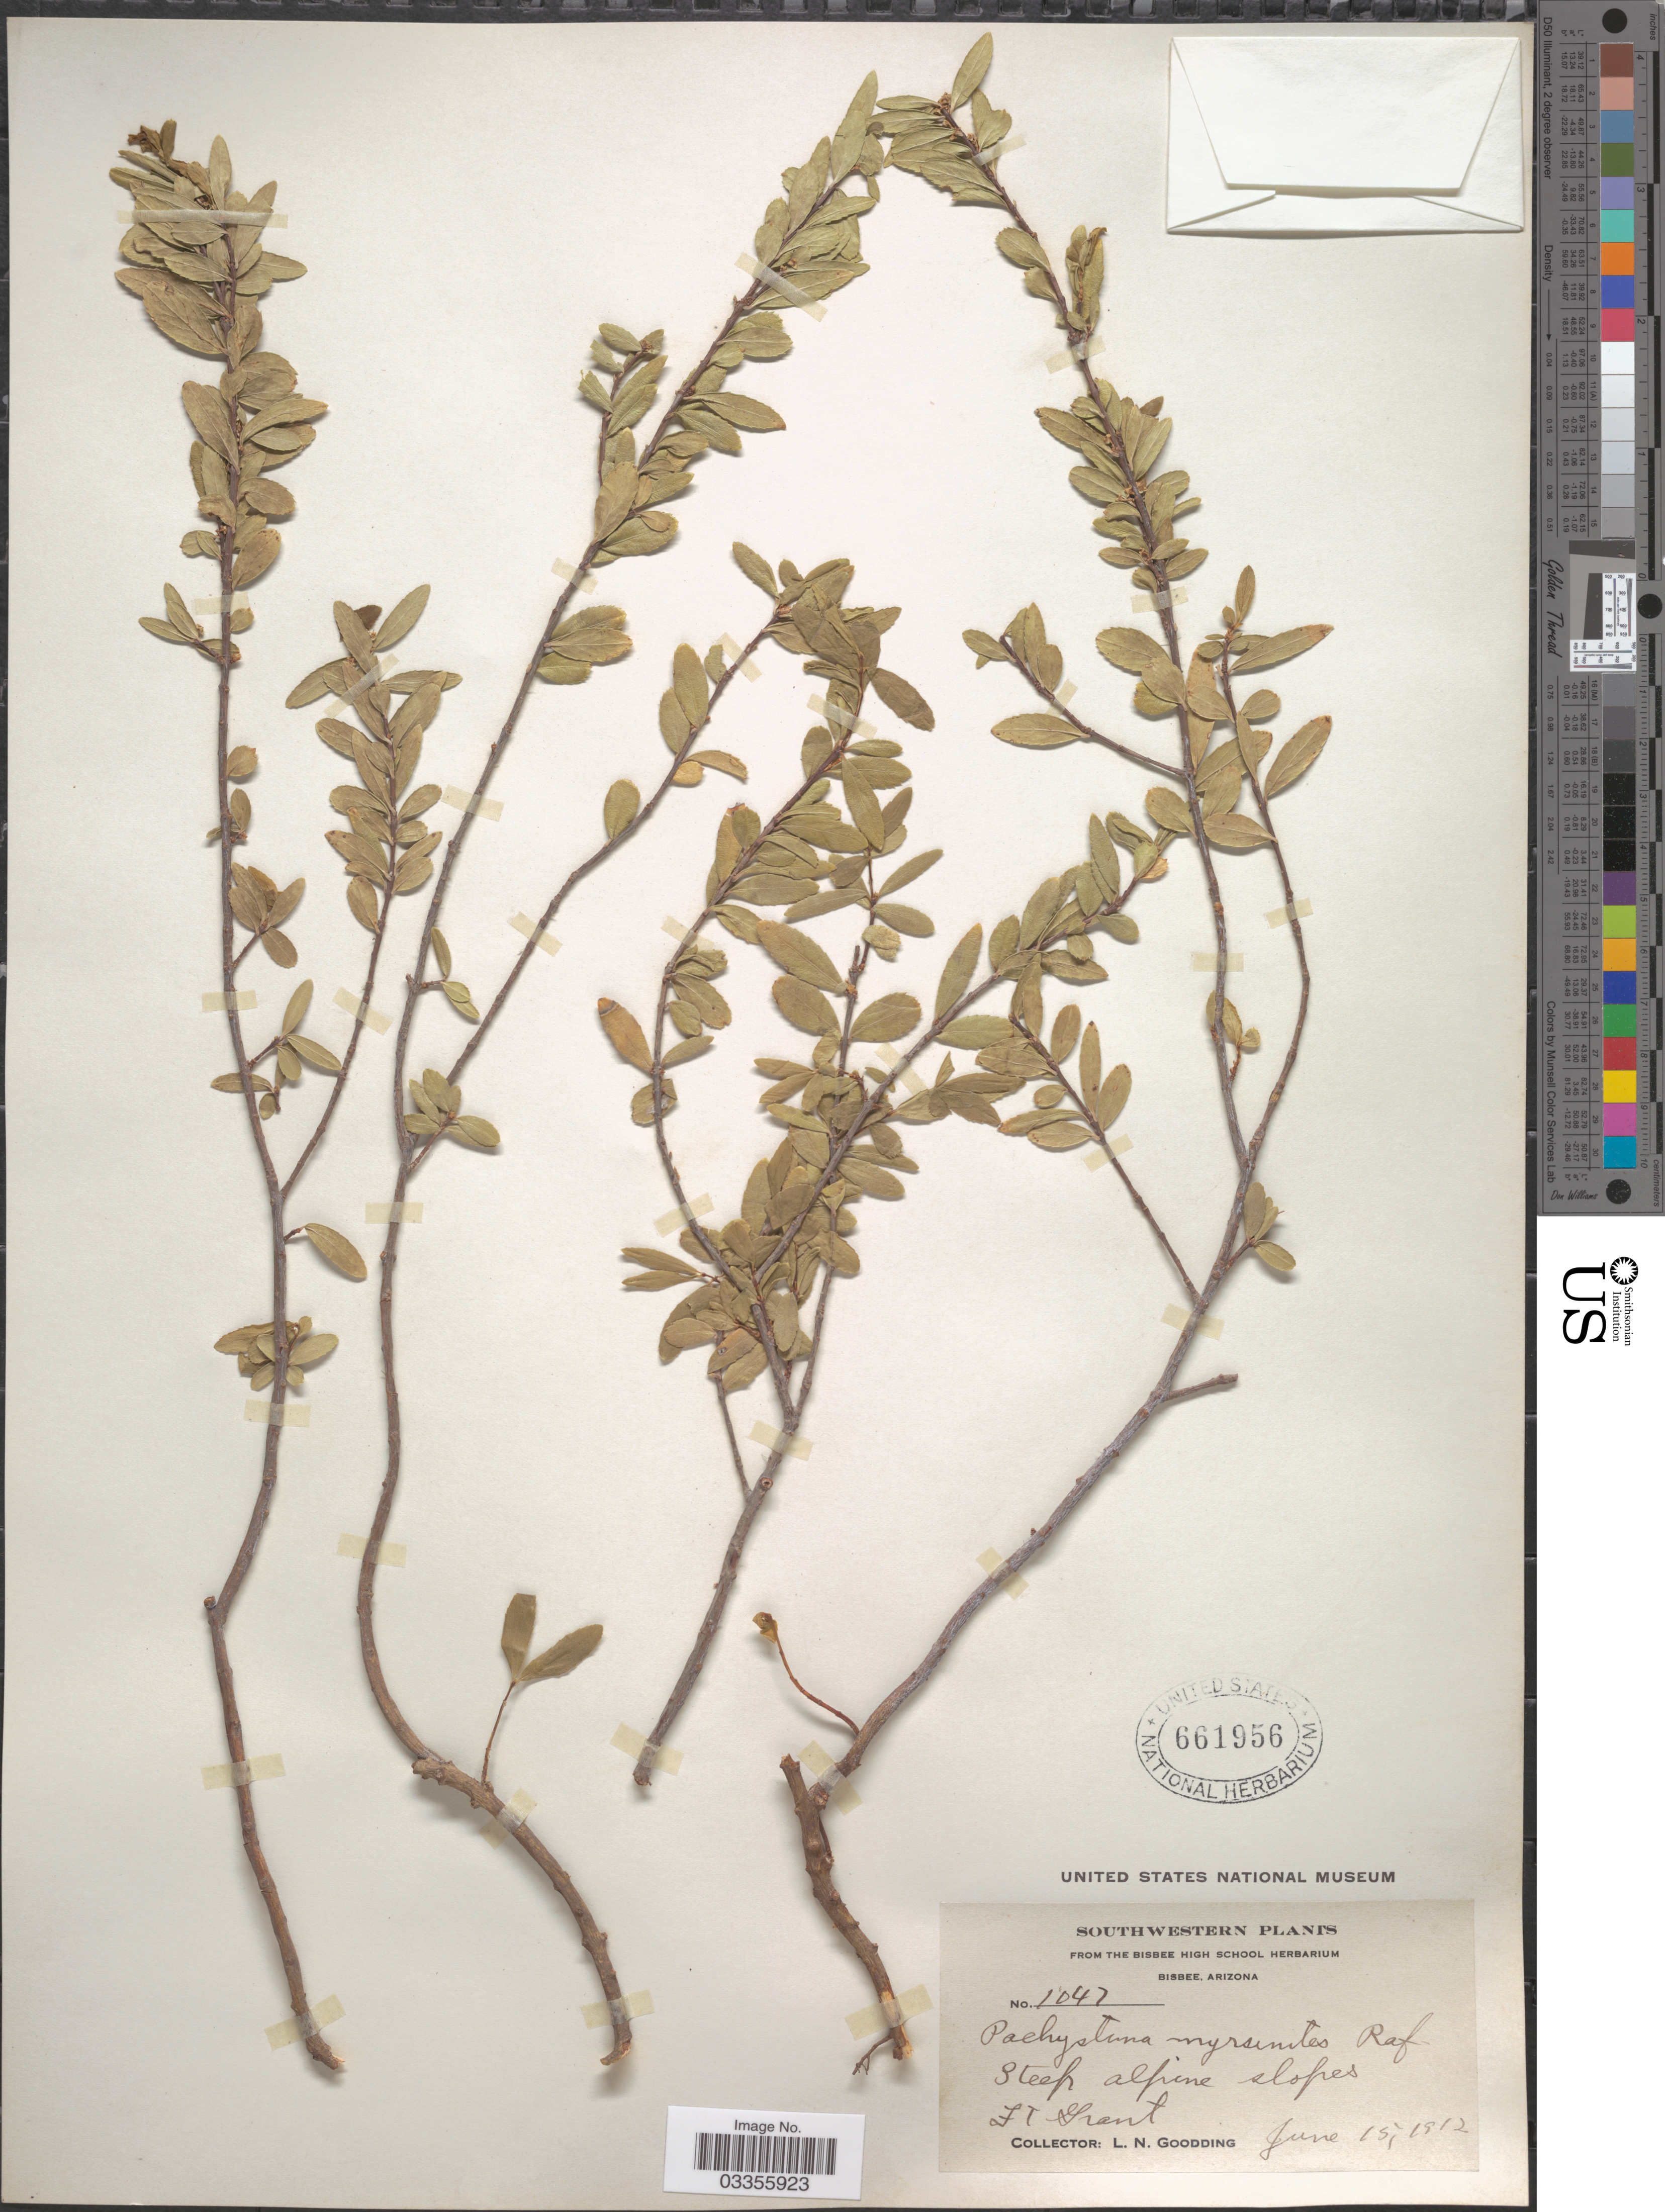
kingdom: Plantae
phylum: Tracheophyta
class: Magnoliopsida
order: Celastrales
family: Celastraceae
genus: Paxistima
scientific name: Paxistima myrsinites subsp. myrsinites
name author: (Pursh) Raf.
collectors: L. N. Goodding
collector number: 1047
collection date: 1912-06-15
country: United States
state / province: Arizona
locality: Southwestern . Steep alpine slopes Ft Grant.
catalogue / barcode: US 661956